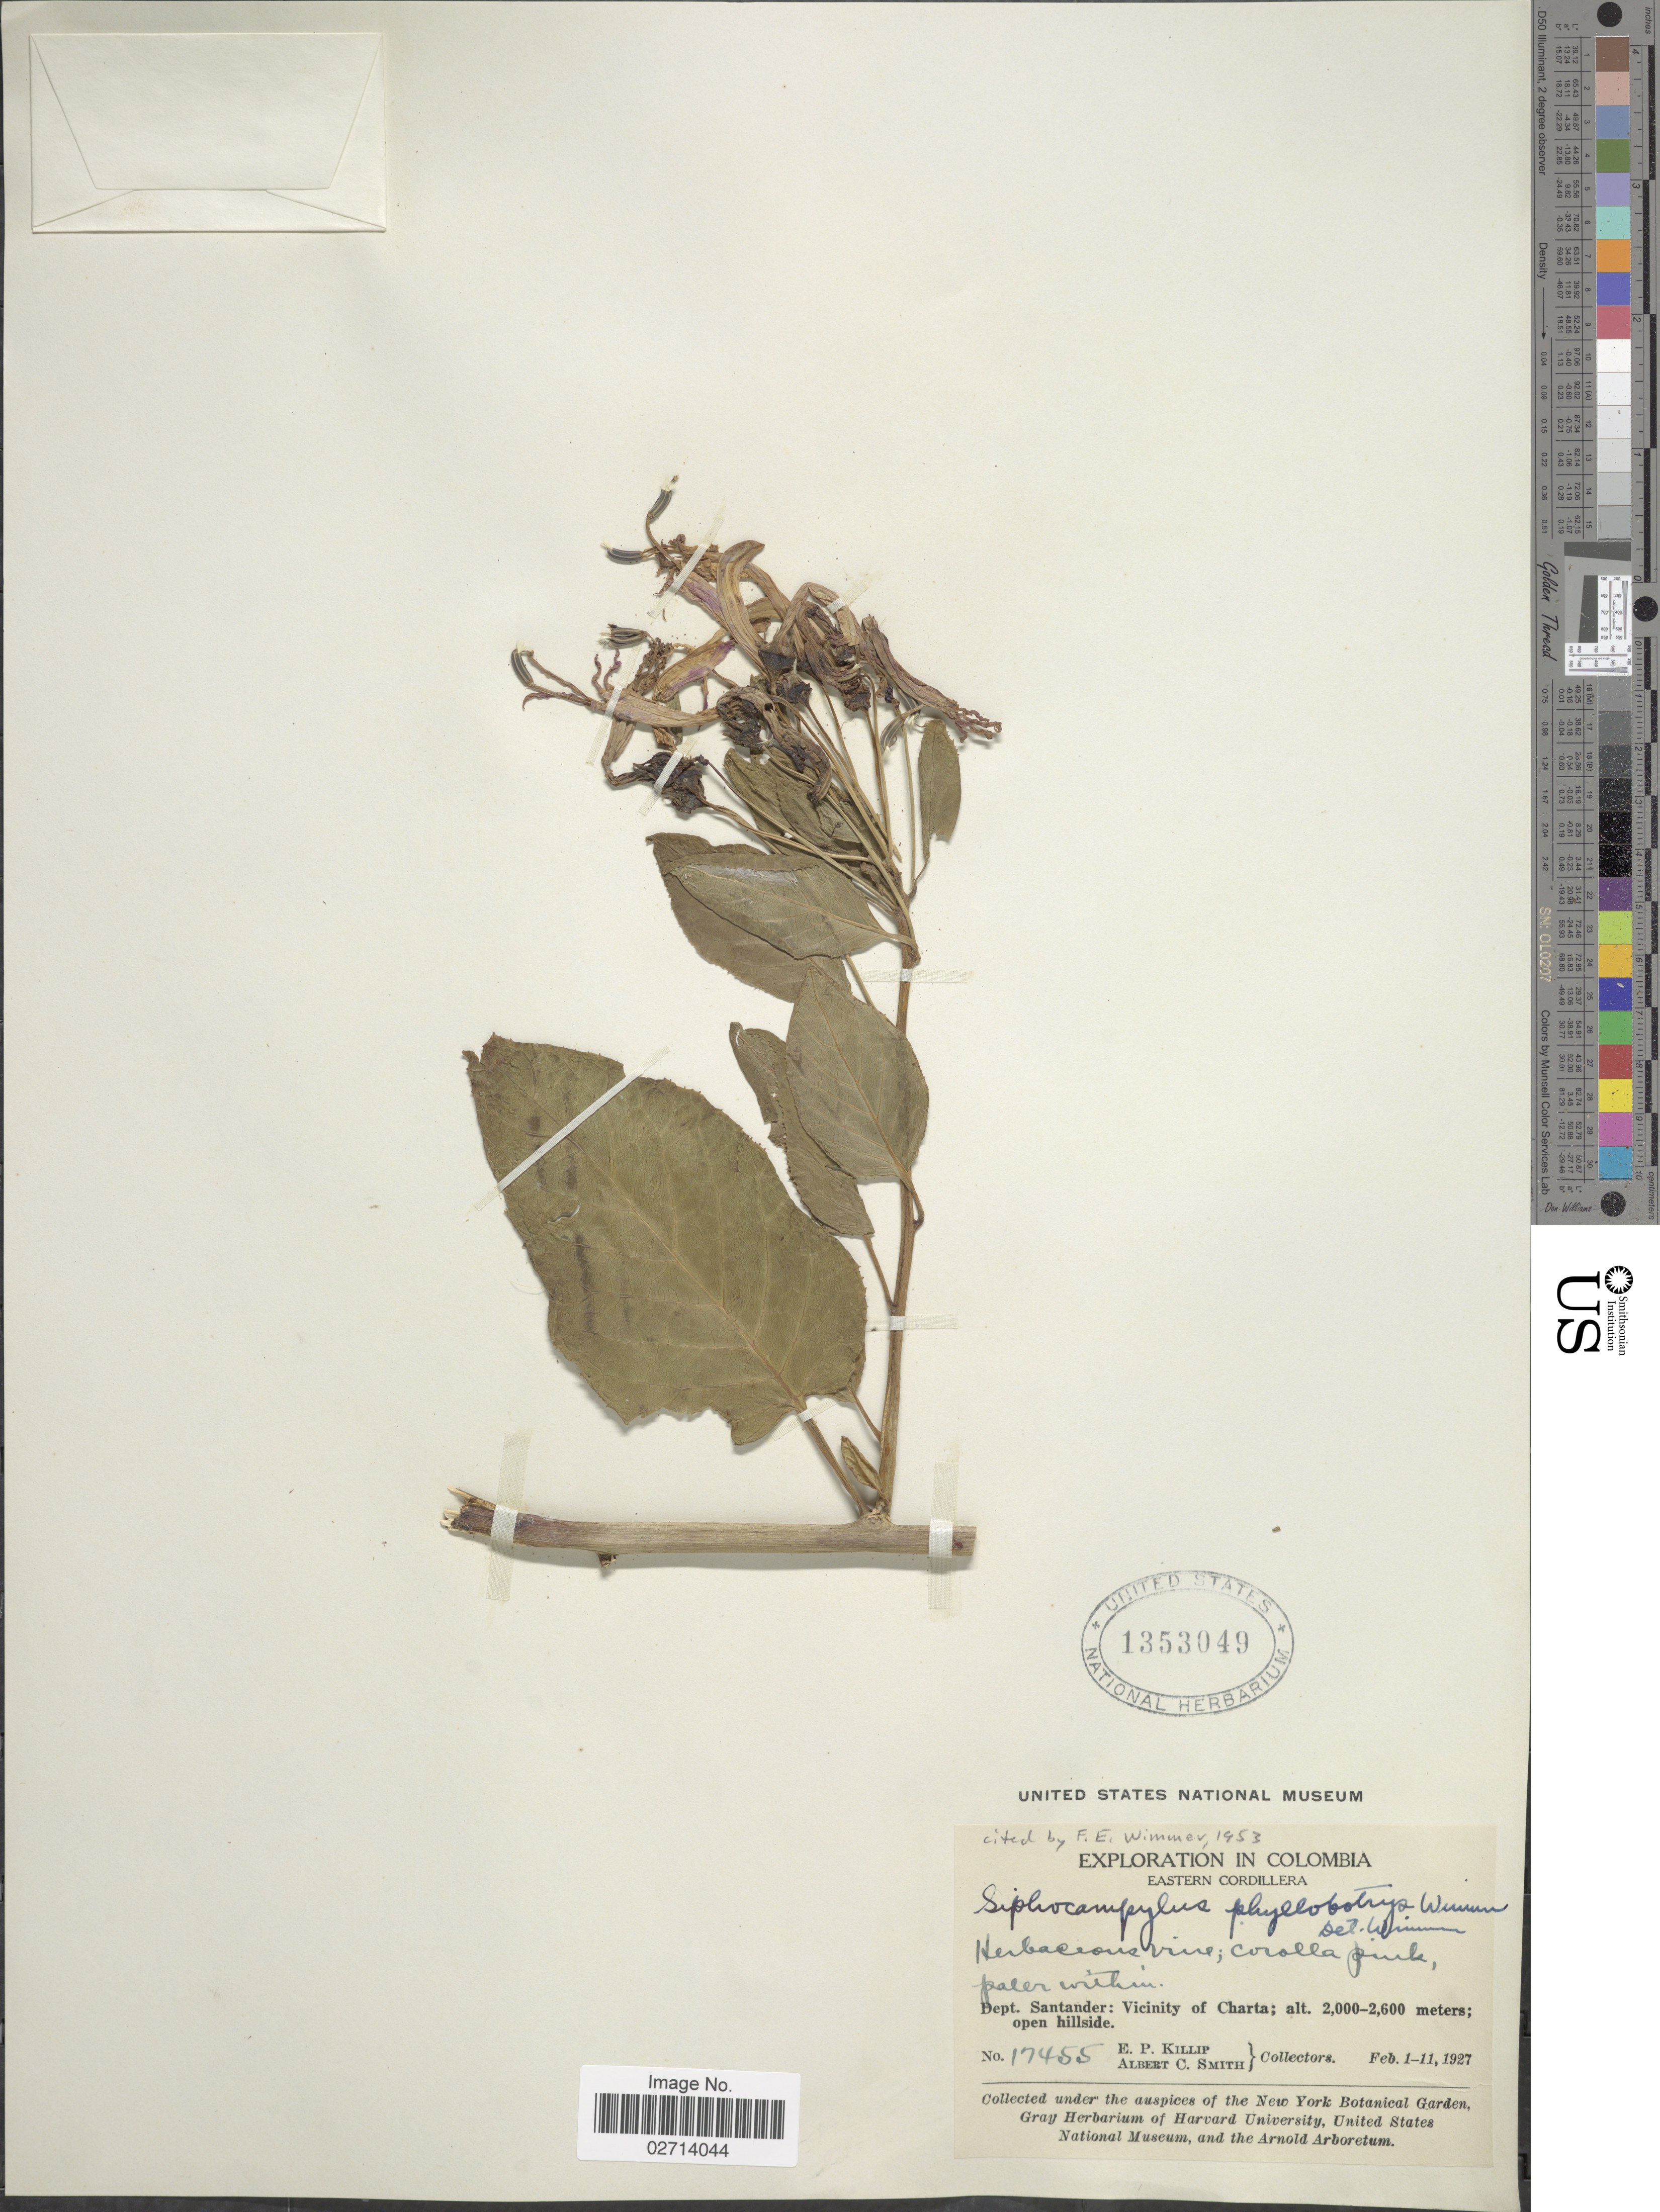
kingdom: Plantae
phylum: Tracheophyta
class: Magnoliopsida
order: Asterales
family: Campanulaceae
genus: Siphocampylus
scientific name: Siphocampylus phyllobotrys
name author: E. Wimm.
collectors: E. P. Killip & A. C. Smith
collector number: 17455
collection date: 1927-02-01/1927-02-11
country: Colombia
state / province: Santander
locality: Eastern Cordillera. Vicinity of Charta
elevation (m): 2000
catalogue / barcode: US 1353049